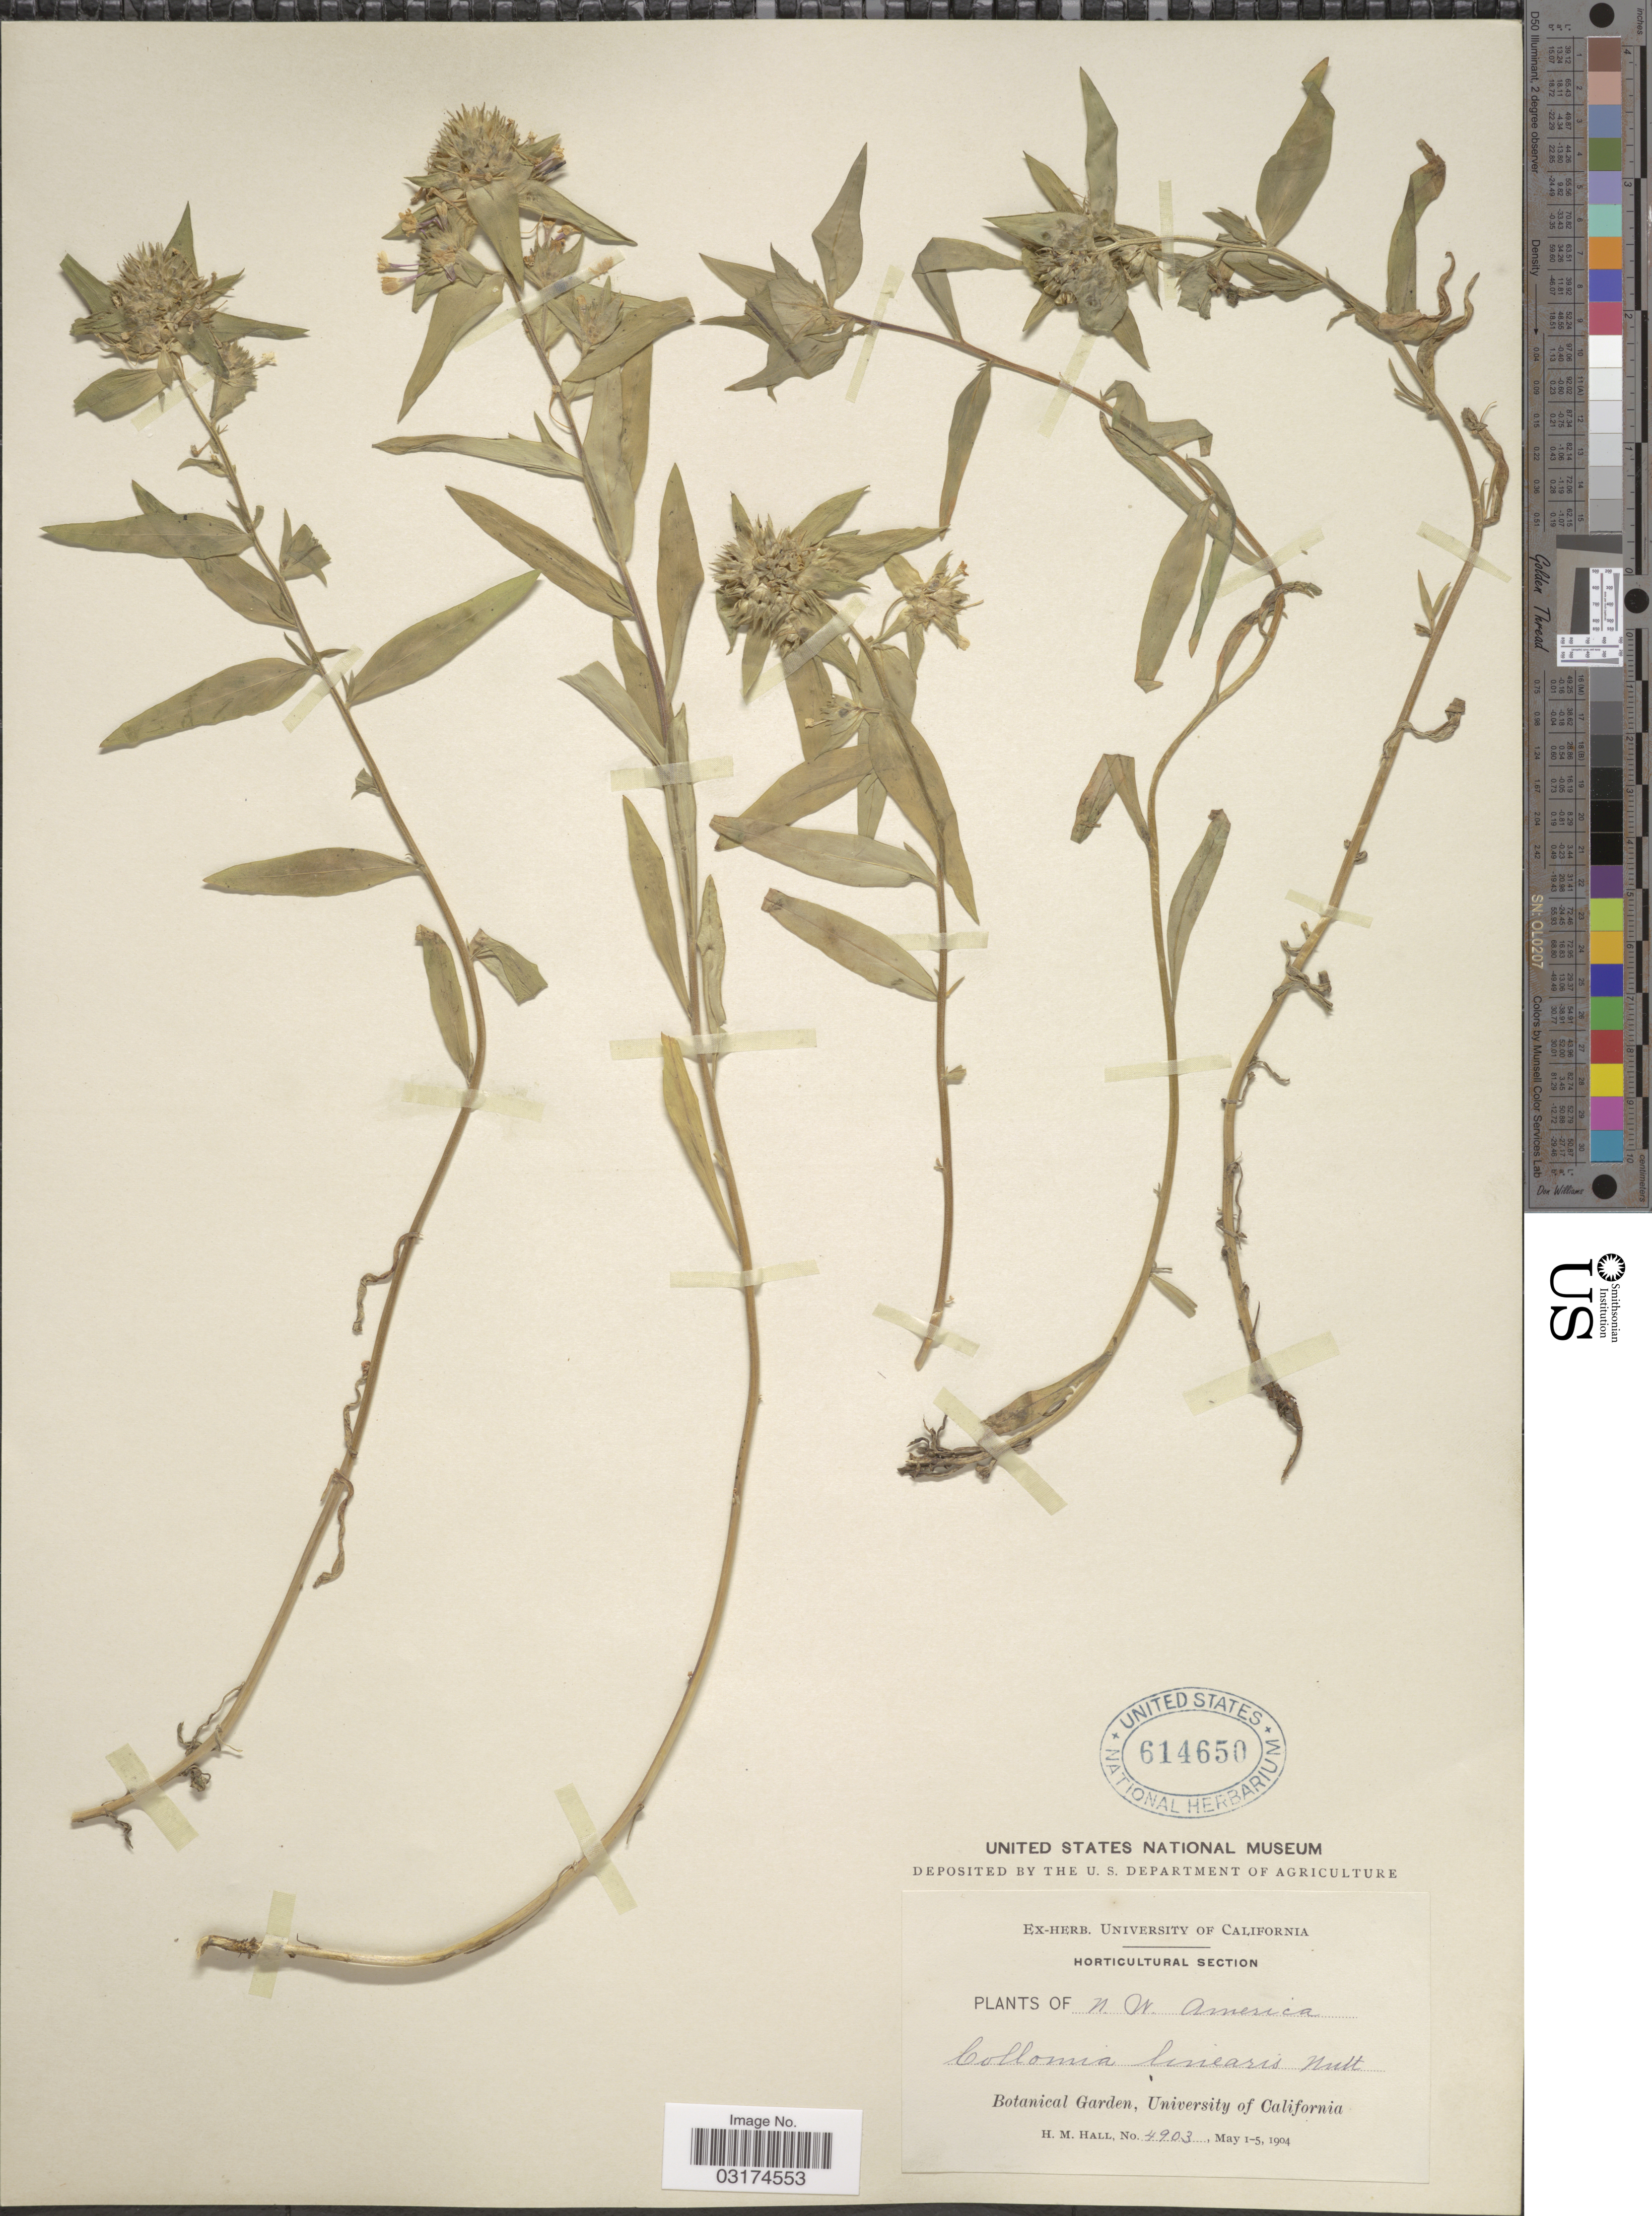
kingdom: Plantae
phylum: Tracheophyta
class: Magnoliopsida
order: Ericales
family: Polemoniaceae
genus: Collomia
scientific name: Collomia linearis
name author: Nutt.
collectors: H. M. Hall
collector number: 4903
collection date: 1904-05-01/1904-05-05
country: United States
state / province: California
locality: N. W. America. Botanical Garden, University of California.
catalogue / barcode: US 614650